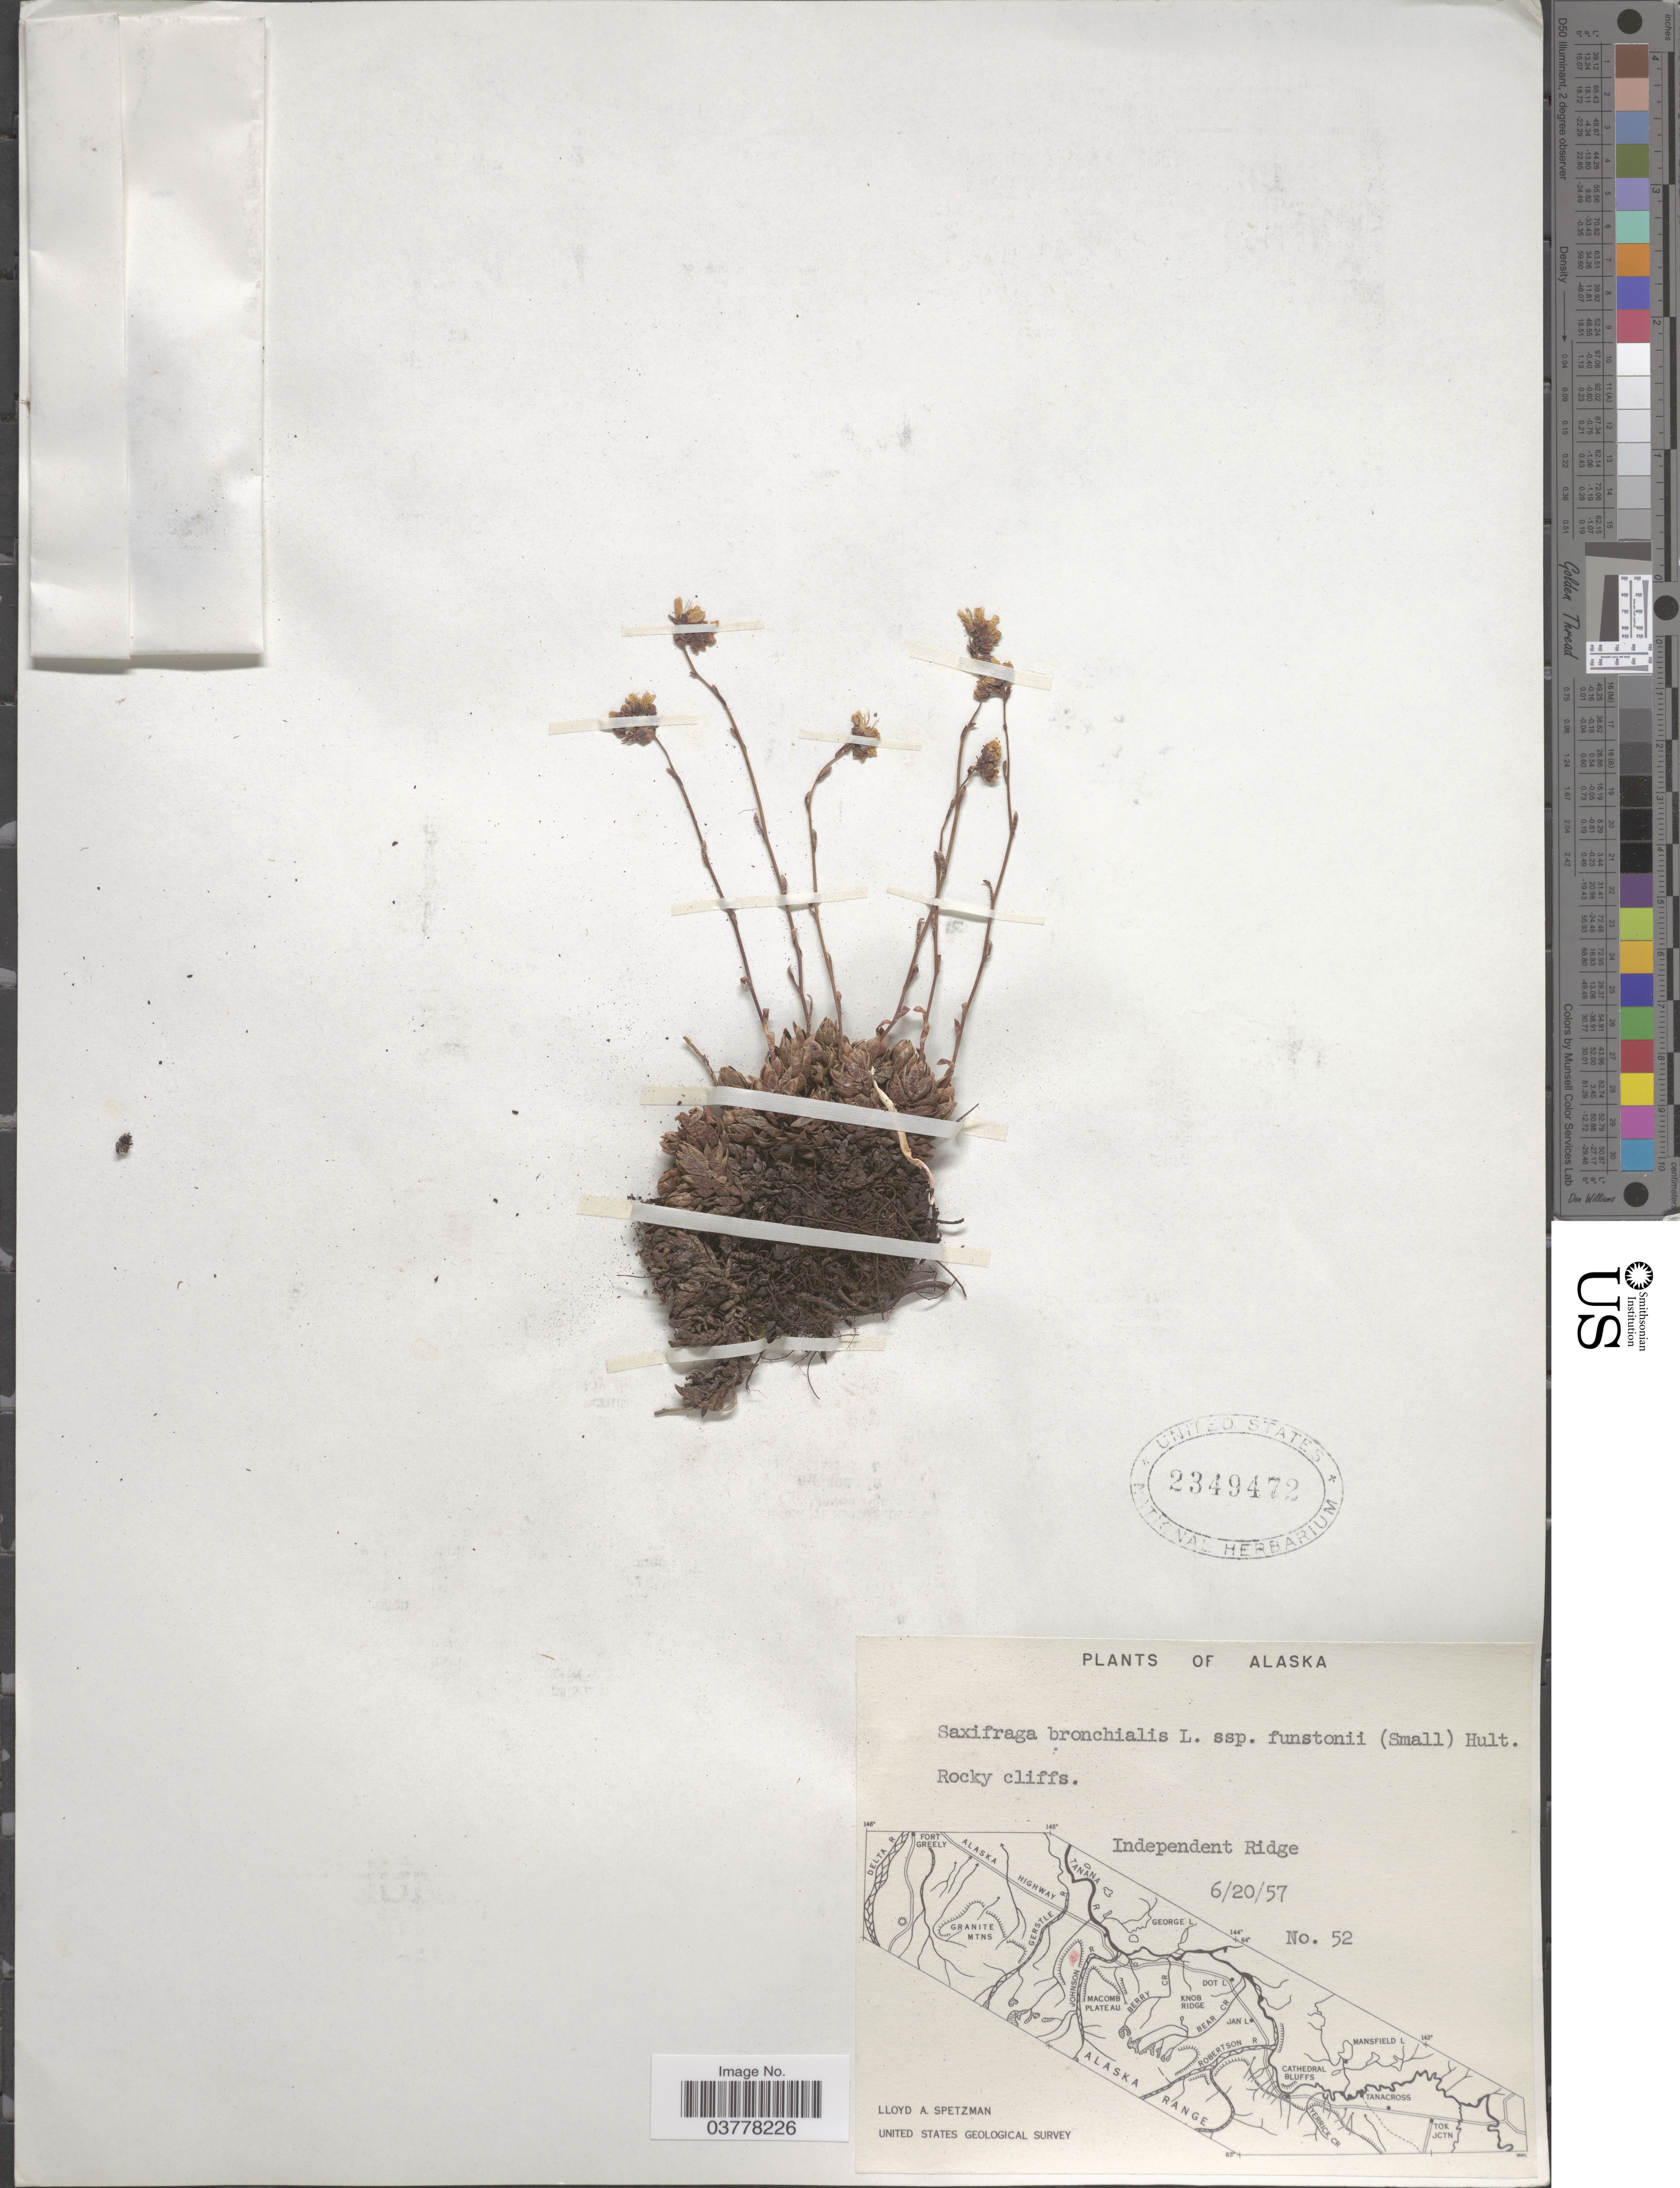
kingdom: Plantae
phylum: Tracheophyta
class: Magnoliopsida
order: Saxifragales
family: Saxifragaceae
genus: Saxifraga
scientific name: Saxifraga bronchialis subsp. funstonii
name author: (Small) Hultén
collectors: L. Spetzman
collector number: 52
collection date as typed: Transcribed d/m/y: 20/6/57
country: United States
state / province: Alaska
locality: Independent Ridge.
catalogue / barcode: US 2349472